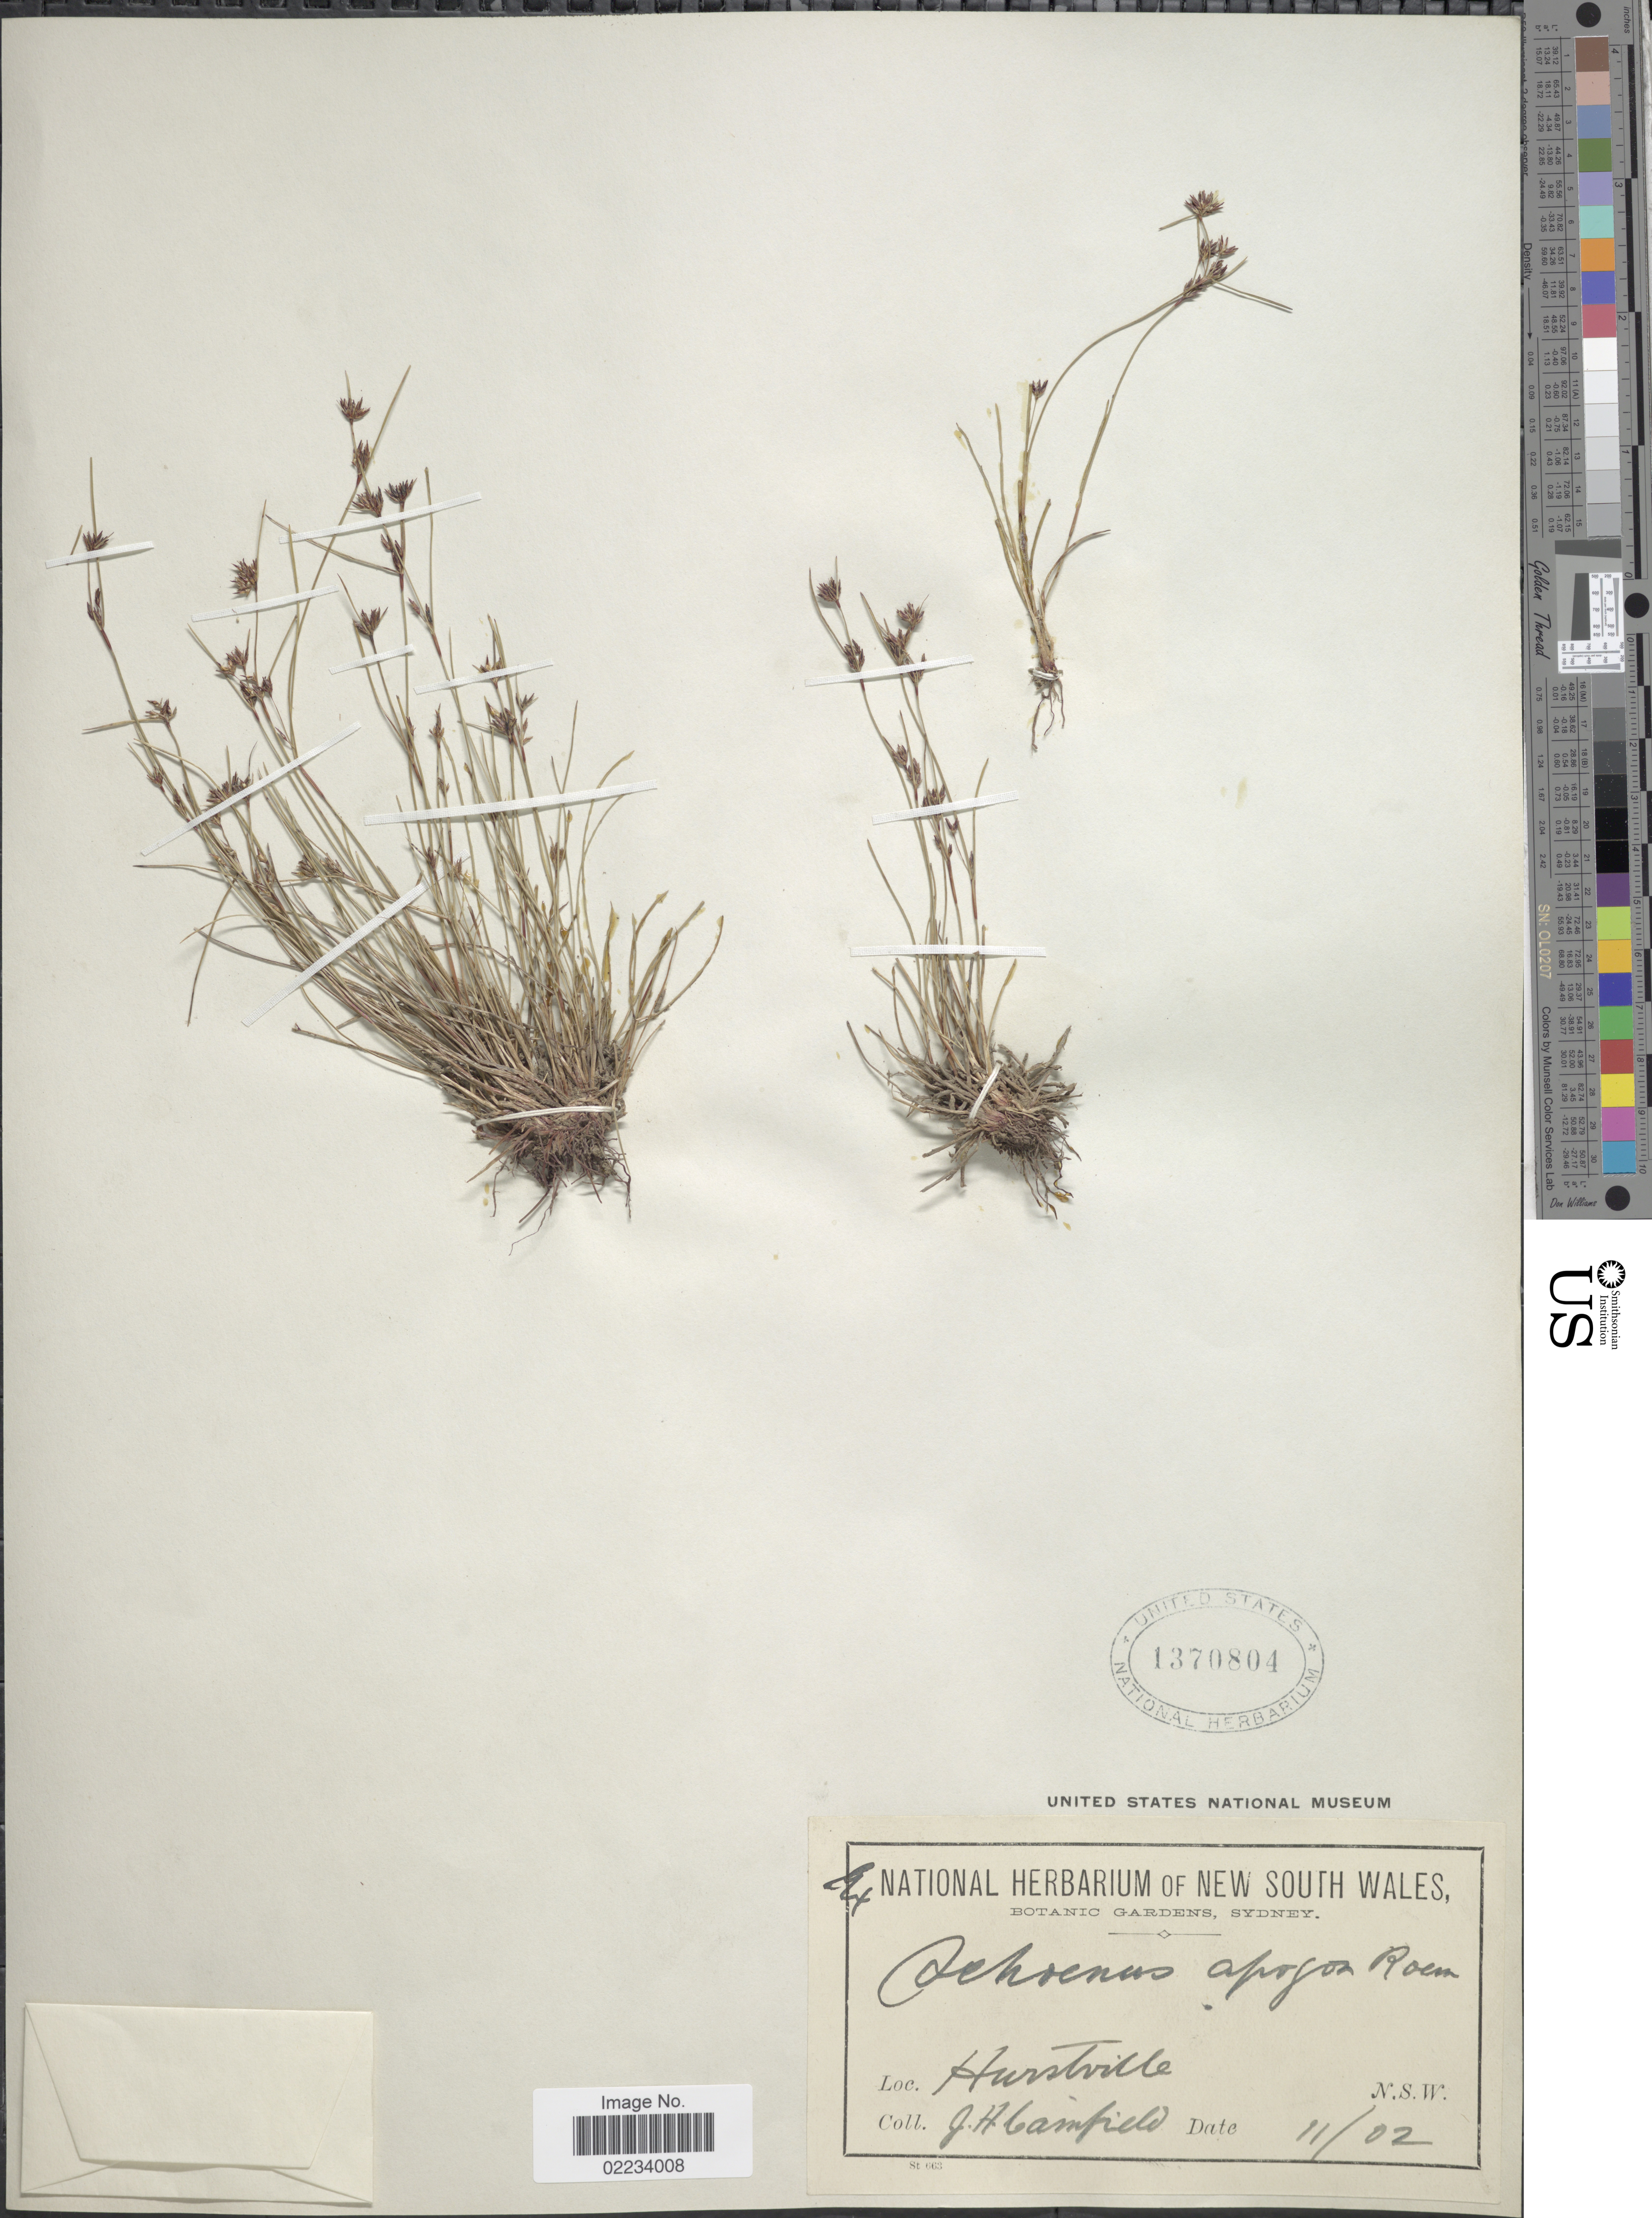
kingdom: Plantae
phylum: Tracheophyta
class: Liliopsida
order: Poales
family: Cyperaceae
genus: Schoenus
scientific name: Schoenus apogon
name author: Roem. & Schult.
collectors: J. Camfield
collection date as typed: Transcribed d/m/y: /2/2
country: Australia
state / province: New South Wales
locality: Huntsville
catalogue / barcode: US 1370804